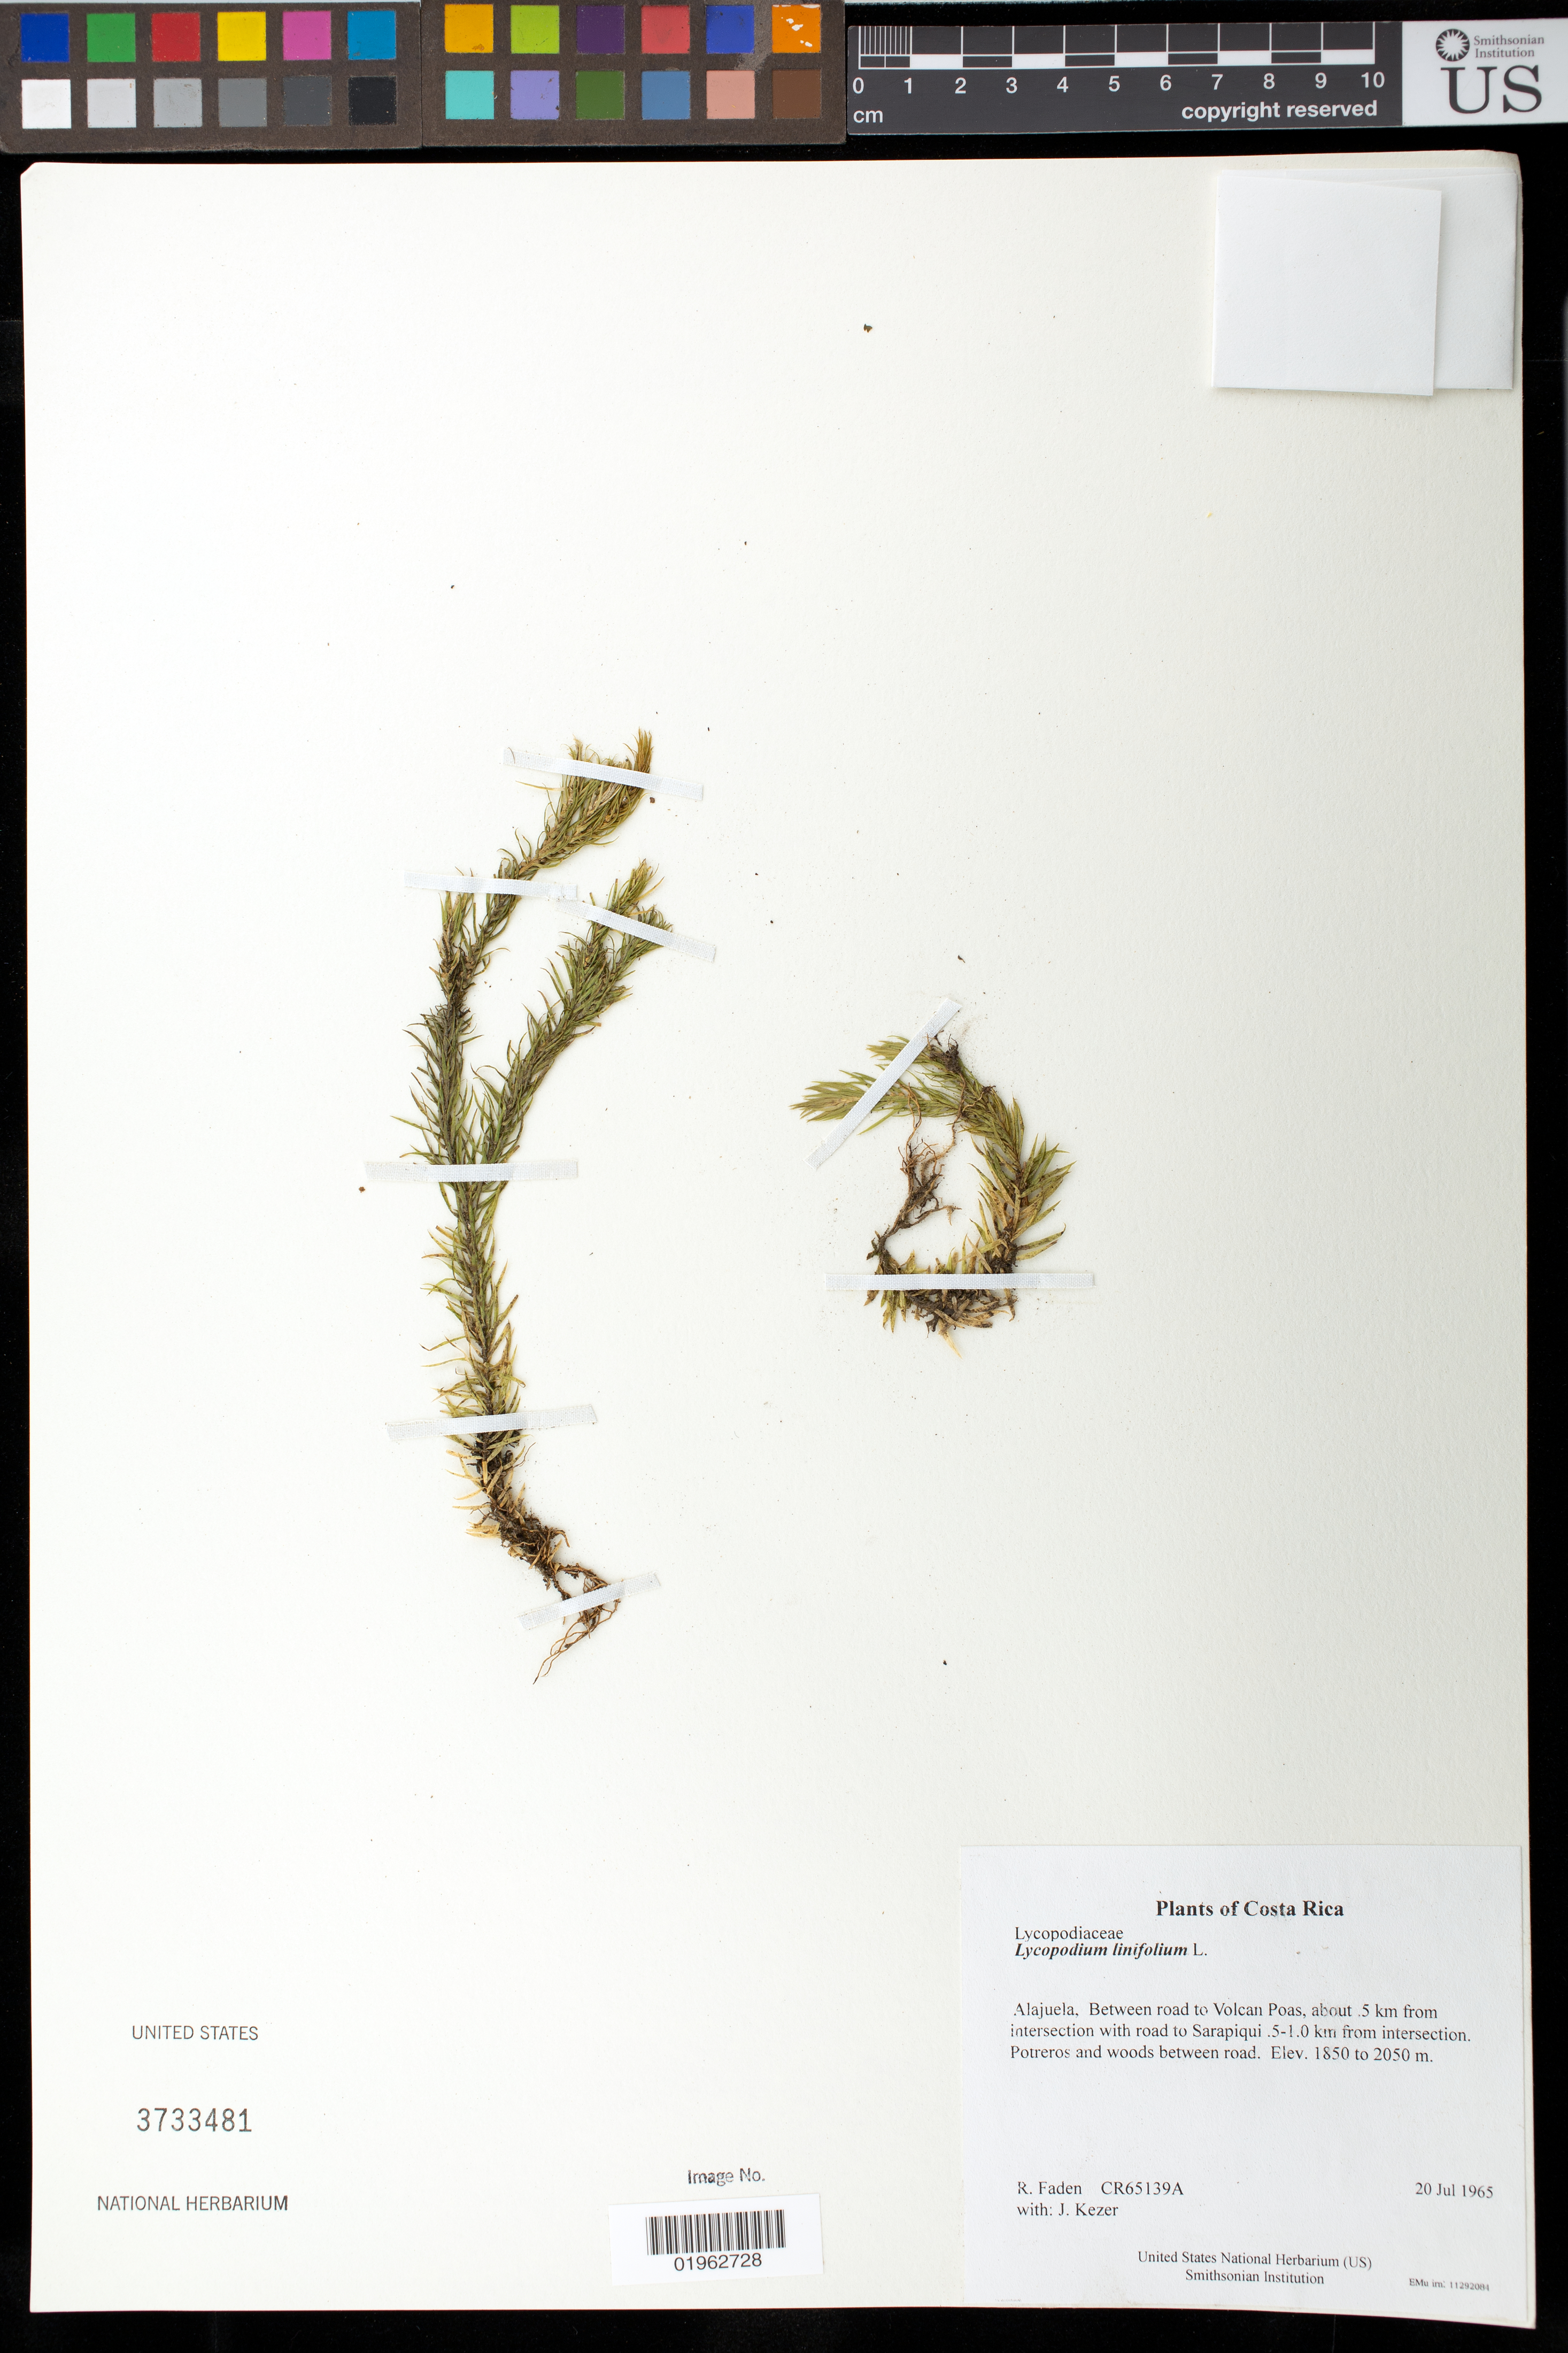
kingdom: Plantae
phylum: Tracheophyta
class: Lycopodiopsida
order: Lycopodiales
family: Lycopodiaceae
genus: Phlegmariurus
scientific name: Phlegmariurus linifolius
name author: (L.) B. Øllg.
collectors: R. B. Faden & J. Kezer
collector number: CR65139A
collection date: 1965-07-20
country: Costa Rica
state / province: Alajuela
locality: Between road to Volcan Poas, about .5 km from intersection with road to Sarapiqui .5-1.0 km from intersection. Potreros and woods between road.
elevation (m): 1850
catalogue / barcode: US 3733481